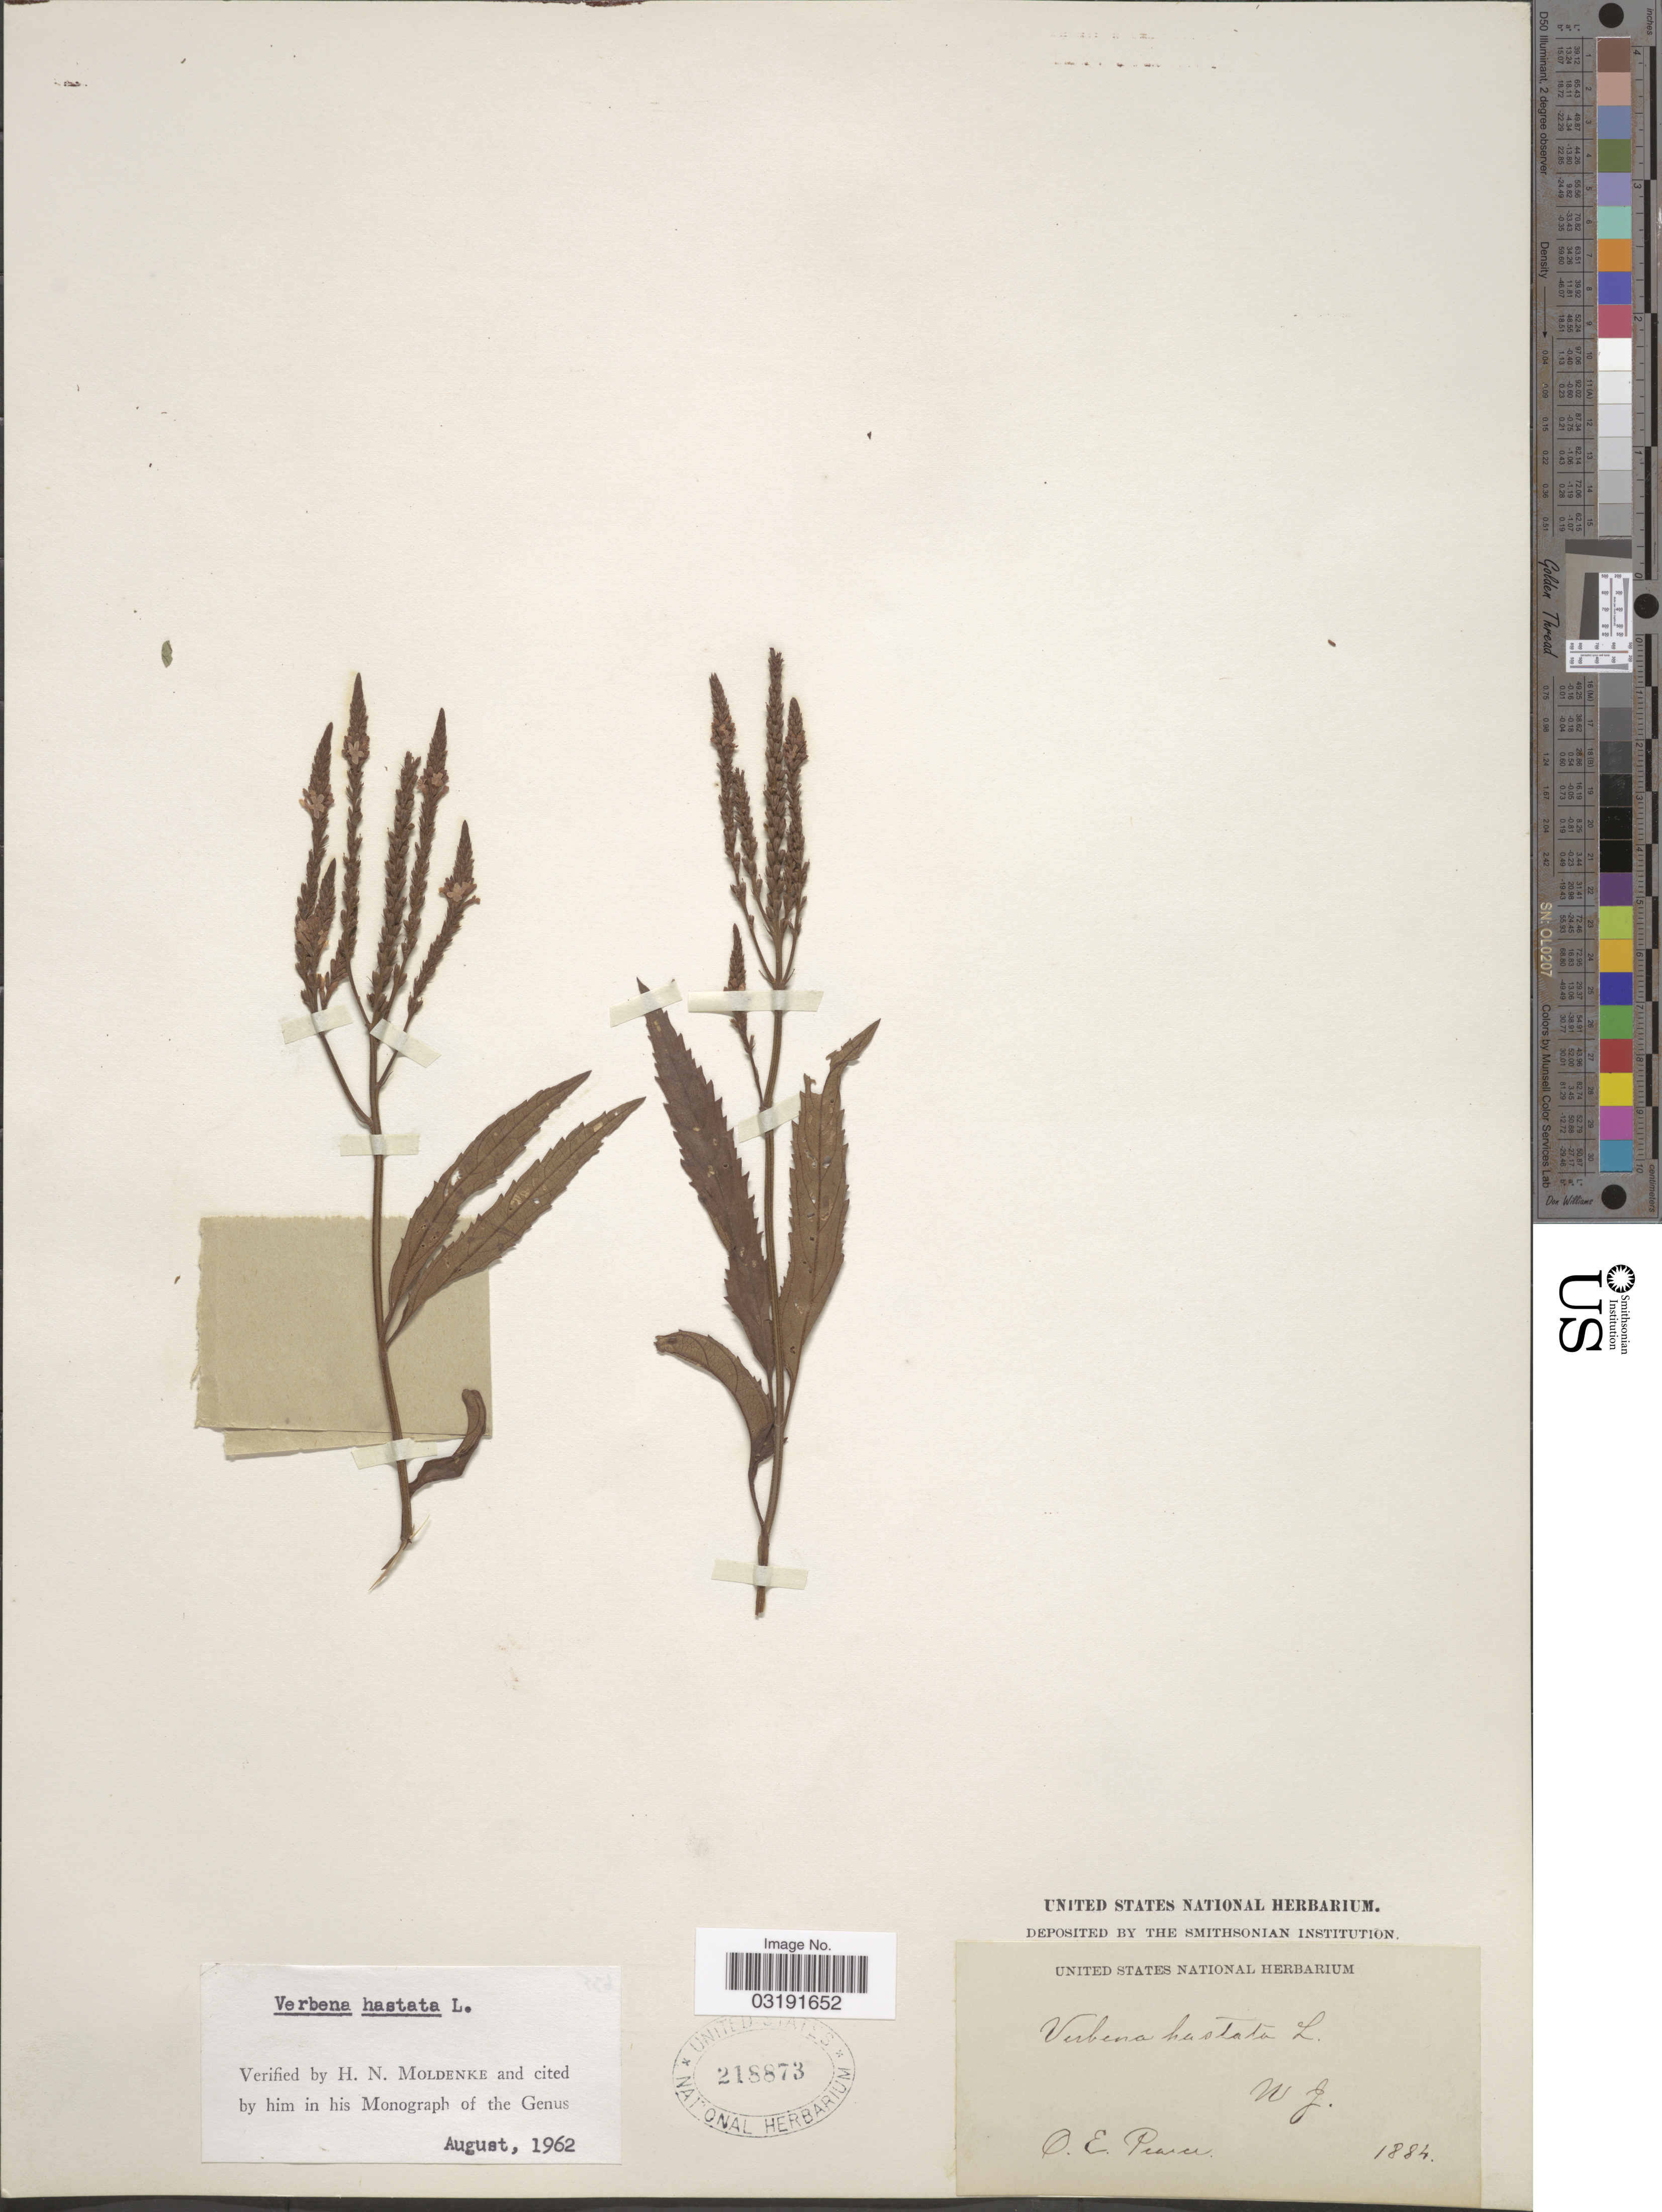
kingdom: Plantae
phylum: Tracheophyta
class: Magnoliopsida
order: Lamiales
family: Verbenaceae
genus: Verbena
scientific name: Verbena hastata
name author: L.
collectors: O. E. Pearce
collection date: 1884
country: United States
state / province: New Jersey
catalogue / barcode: US 218873